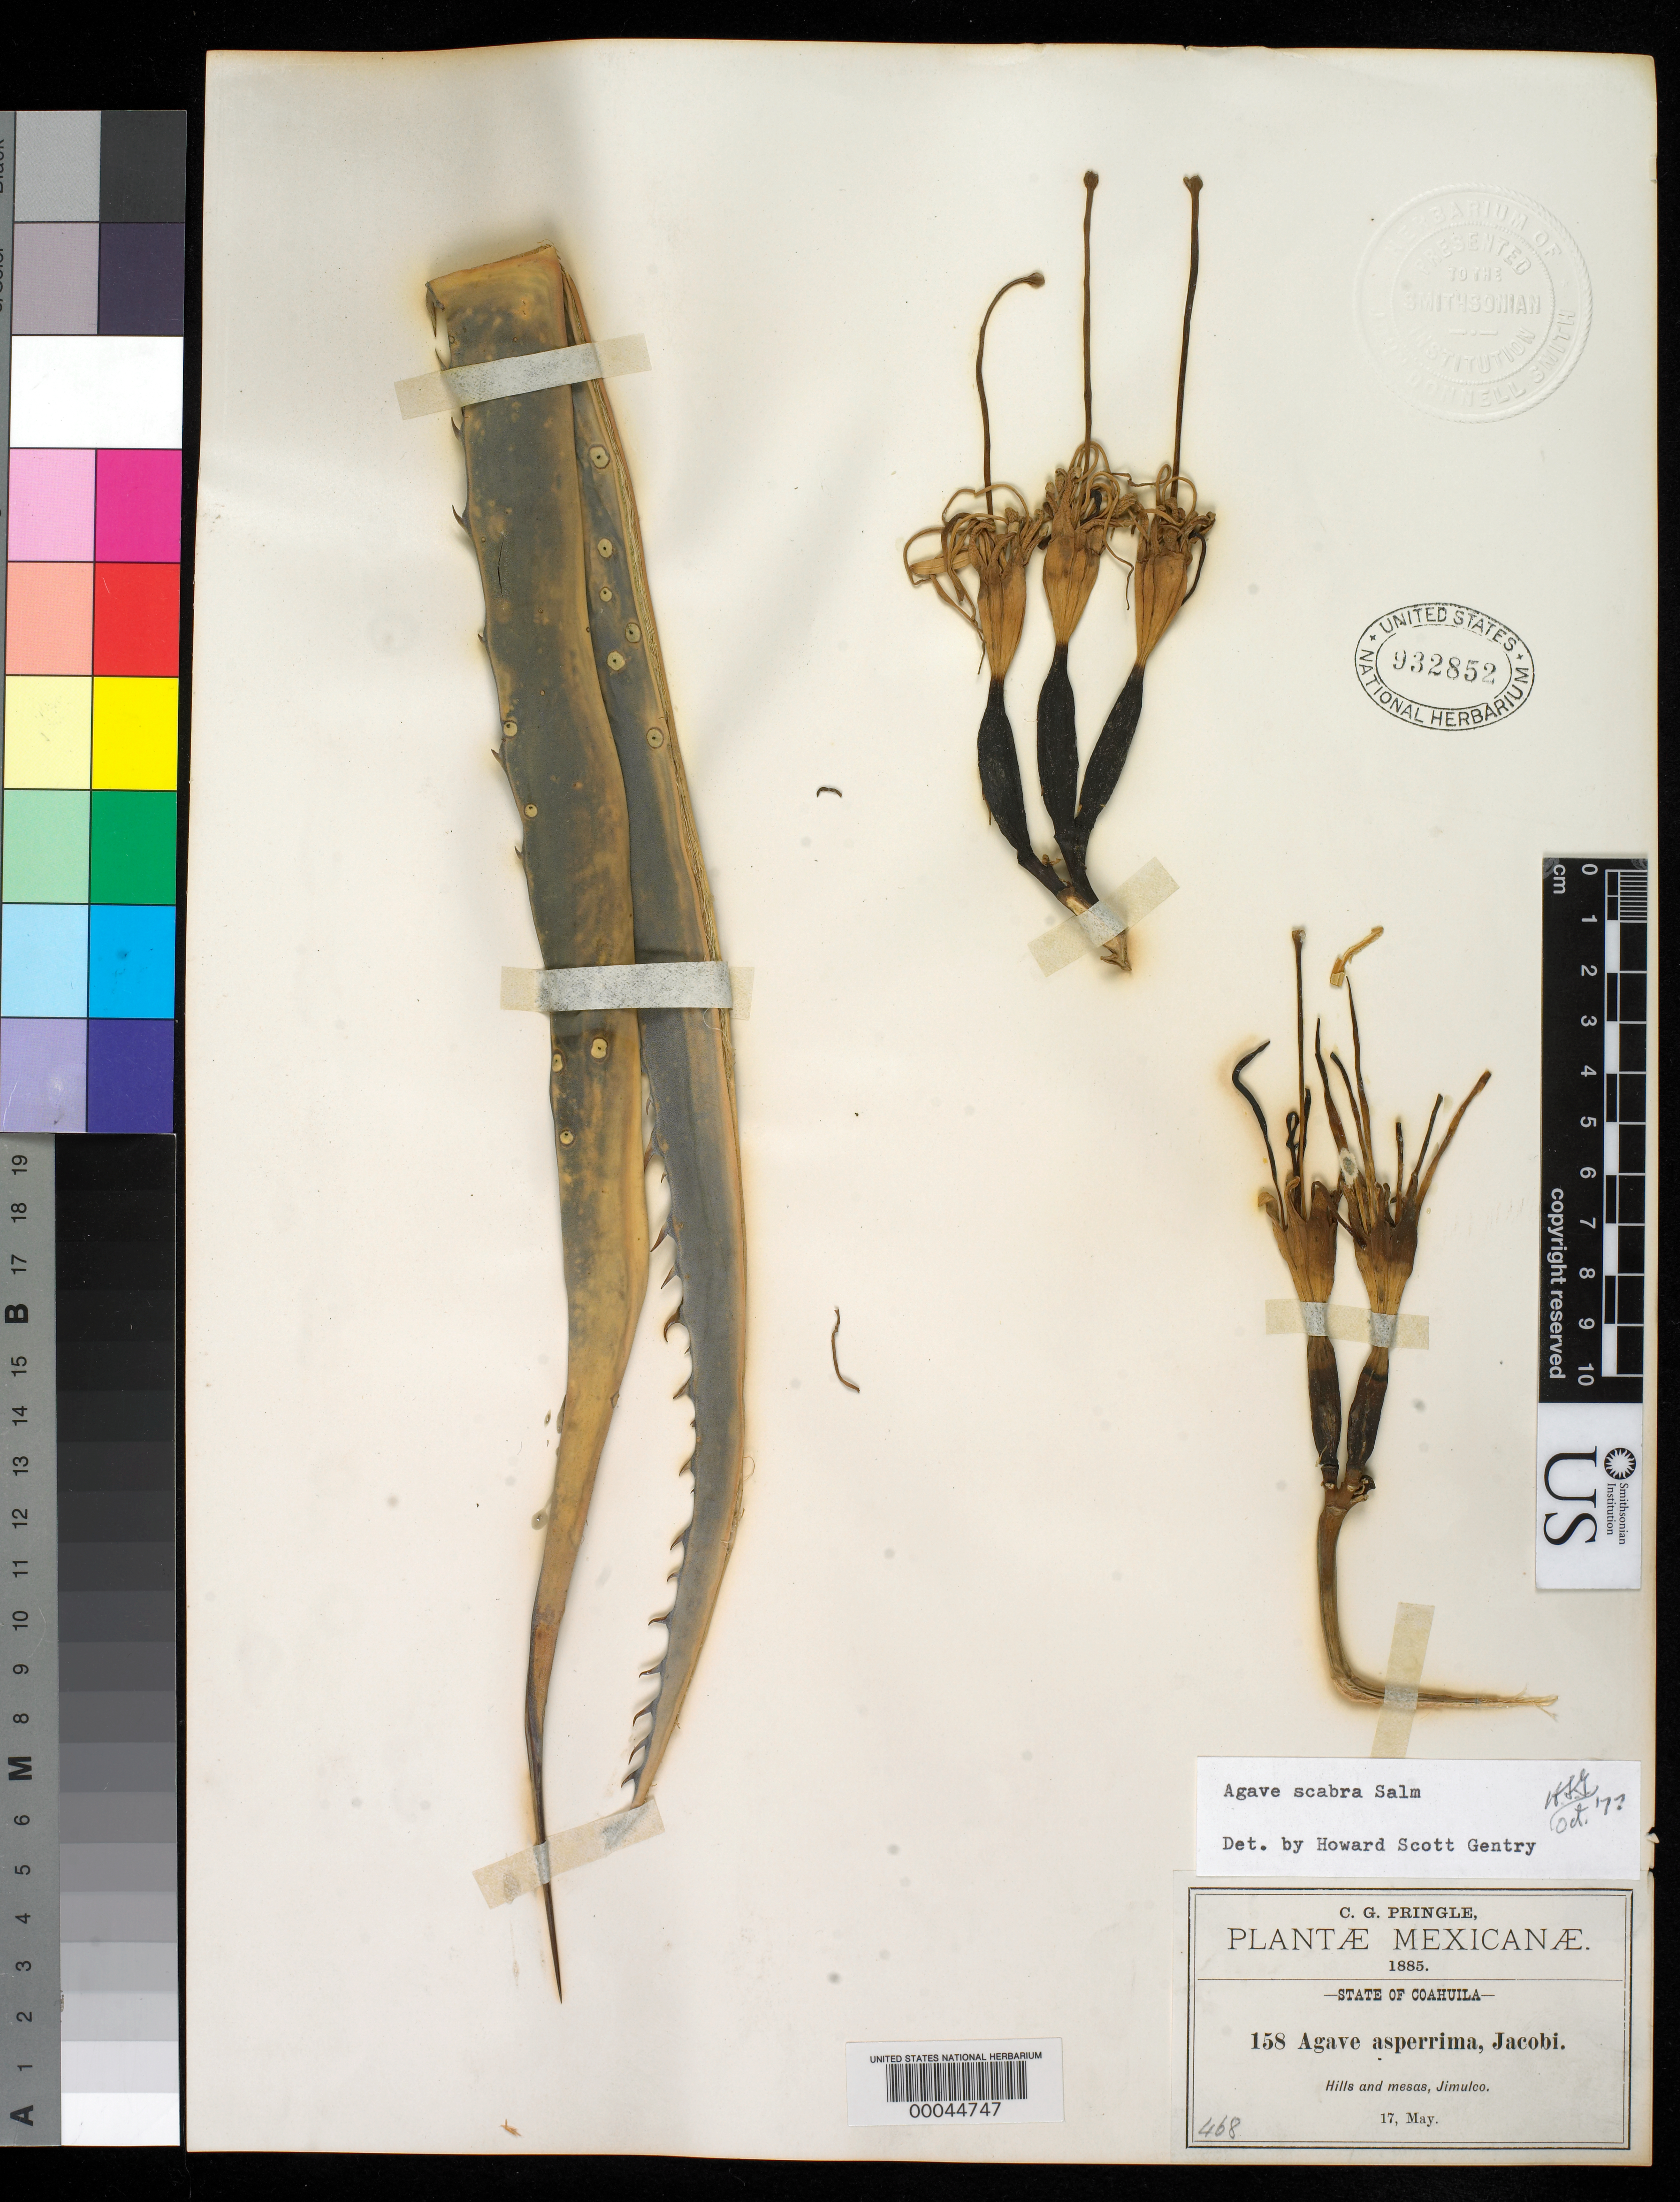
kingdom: Plantae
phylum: Tracheophyta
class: Liliopsida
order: Asparagales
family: Asparagaceae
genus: Agave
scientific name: Agave scabra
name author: Salm-Dyck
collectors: C. G. Pringle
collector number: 158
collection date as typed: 17 May 1885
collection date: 1885-05-17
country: Mexico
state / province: Coahuila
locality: Jimulco, hills and mesas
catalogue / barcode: US 932852